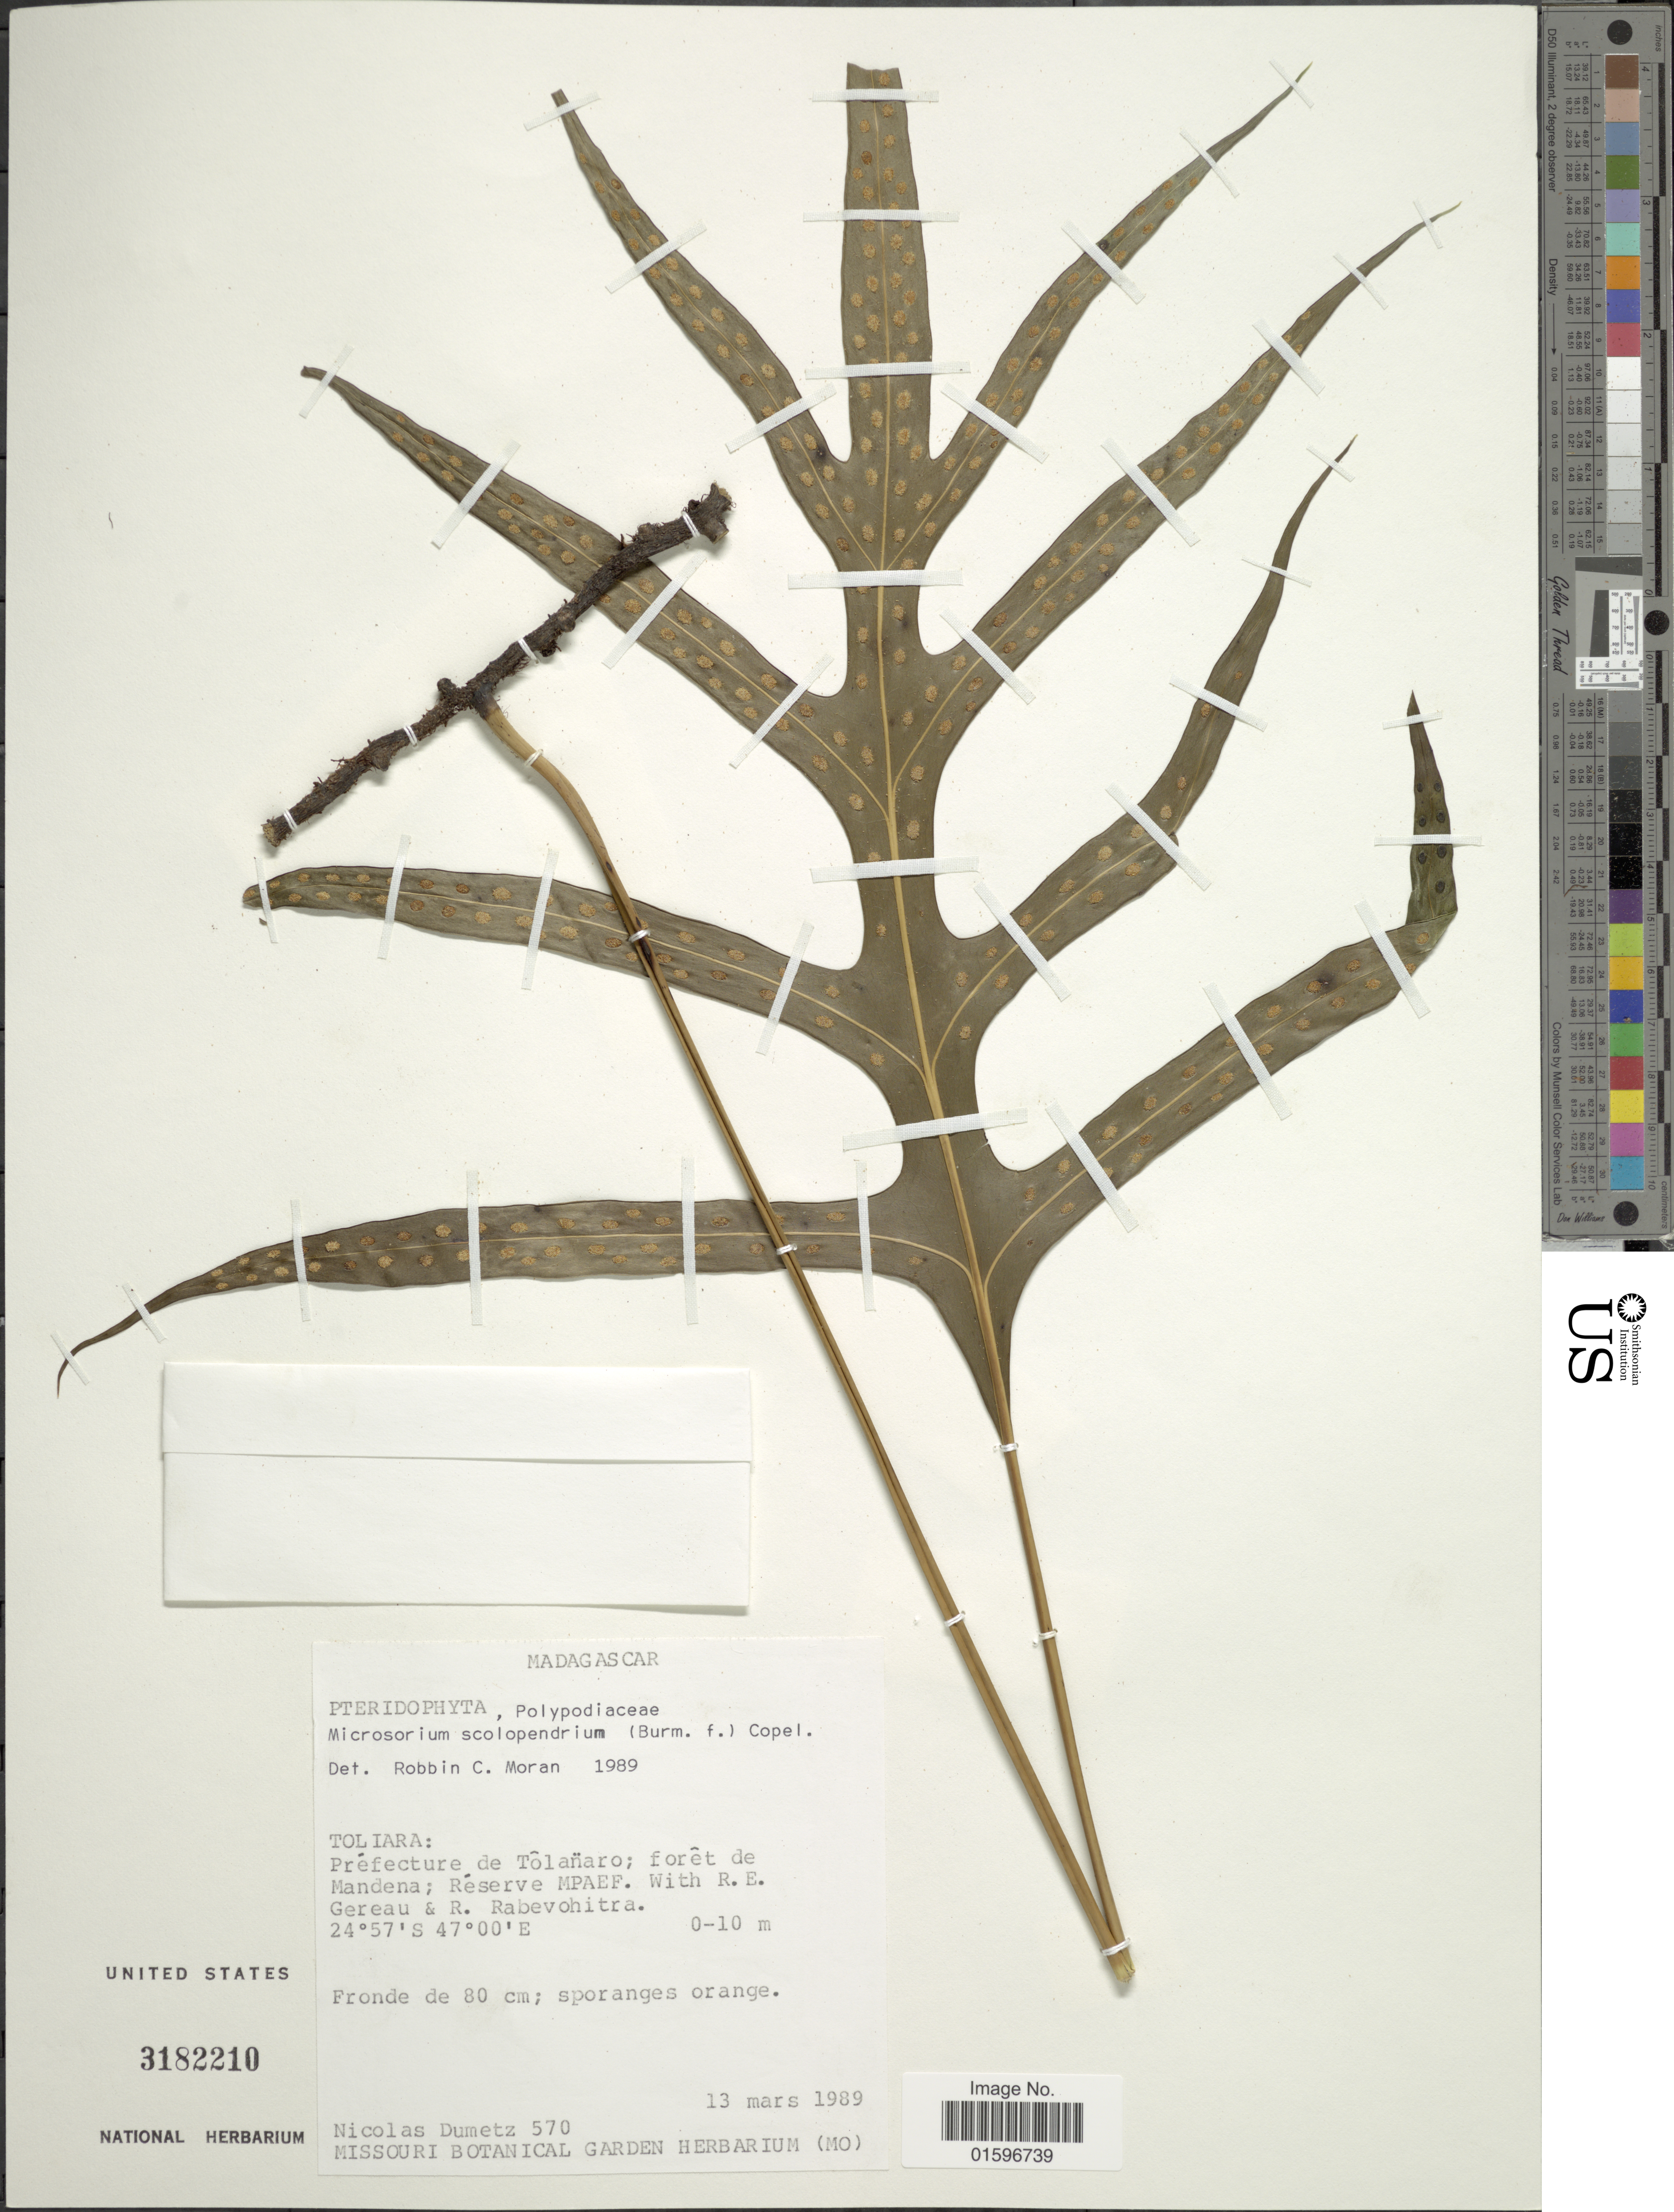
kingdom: Plantae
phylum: Tracheophyta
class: Polypodiopsida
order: Polypodiales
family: Polypodiaceae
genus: Polypodium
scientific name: Polypodium scolopendria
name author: Burm. f.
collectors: N. Dumetz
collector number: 570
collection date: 1989-03-13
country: Madagascar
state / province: Anosy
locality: Madagascar, Toliara: Prefecture de Tolanaro; foret de Mandena; Reserve MPAEF. With R. E. Gereau & R. Rabevohitra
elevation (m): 0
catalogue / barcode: US 3182210